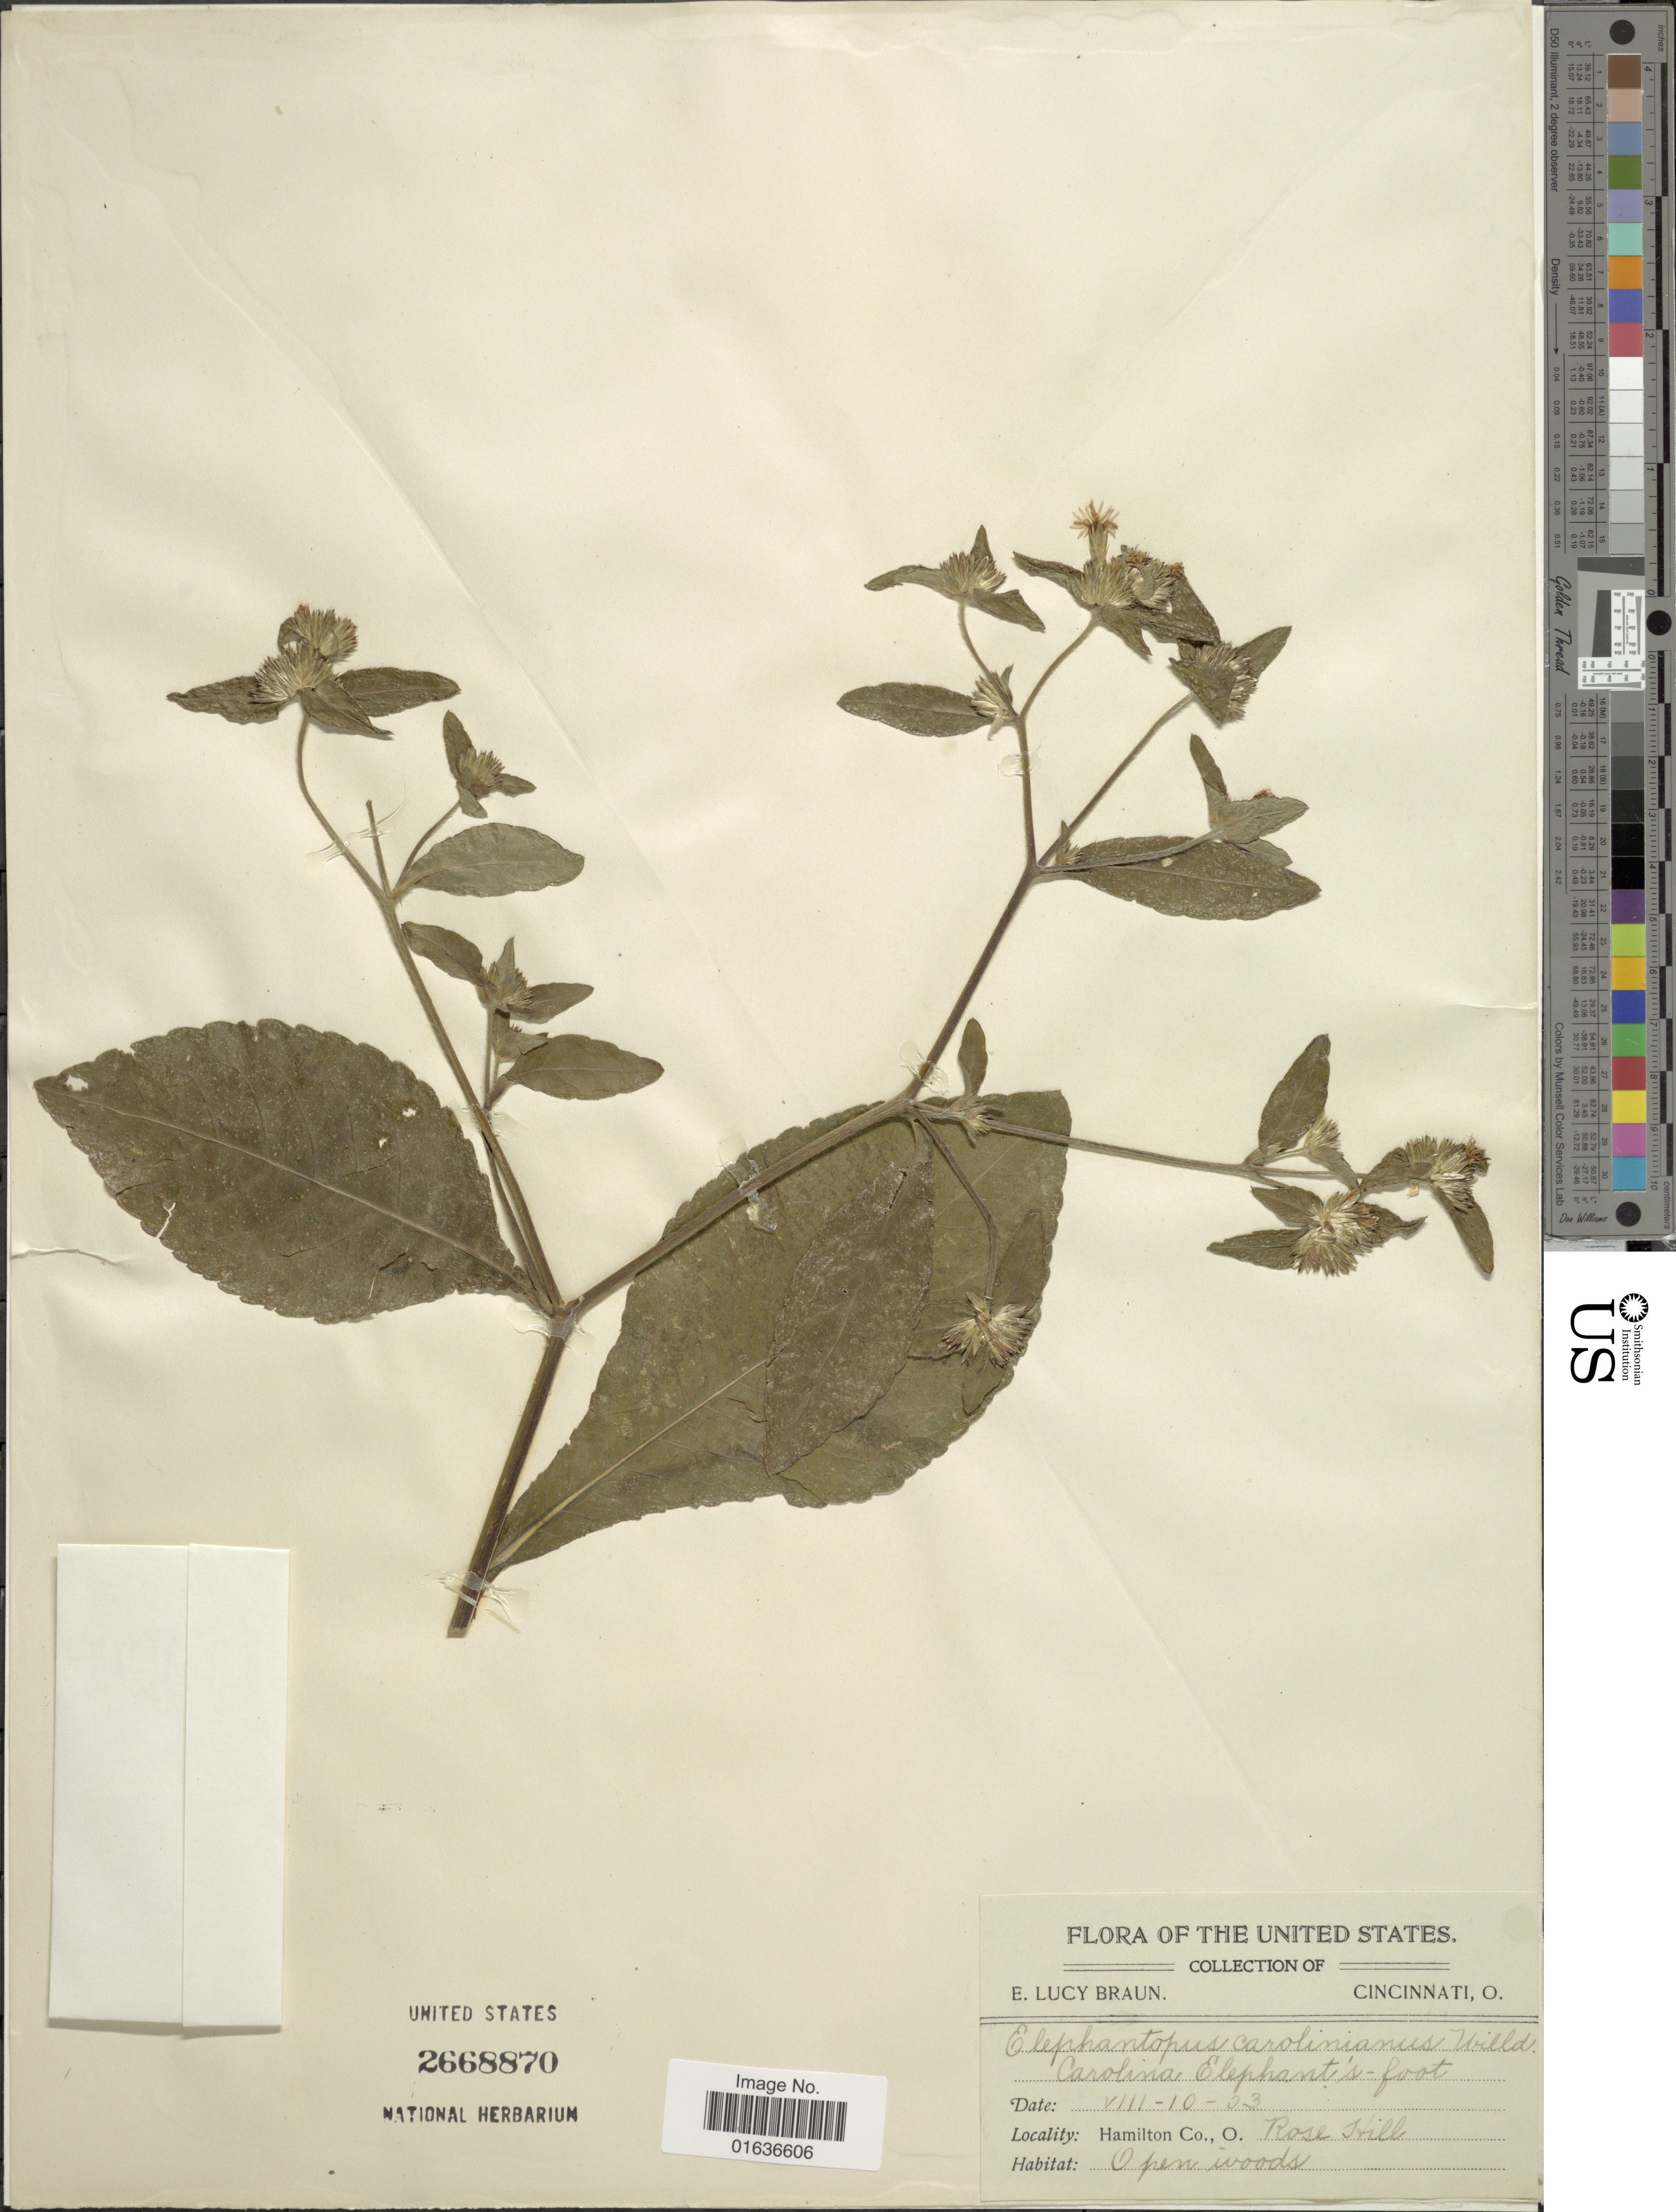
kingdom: Plantae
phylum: Tracheophyta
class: Magnoliopsida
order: Asterales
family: Asteraceae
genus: Elephantopus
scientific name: Elephantopus carolinianus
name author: Raeusch.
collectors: E. L. Braun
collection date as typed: Transcribed d/m/y: 10/8/3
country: United States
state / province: Ohio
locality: Hamilton Co. O. Rose Hill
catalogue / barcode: US 2668870